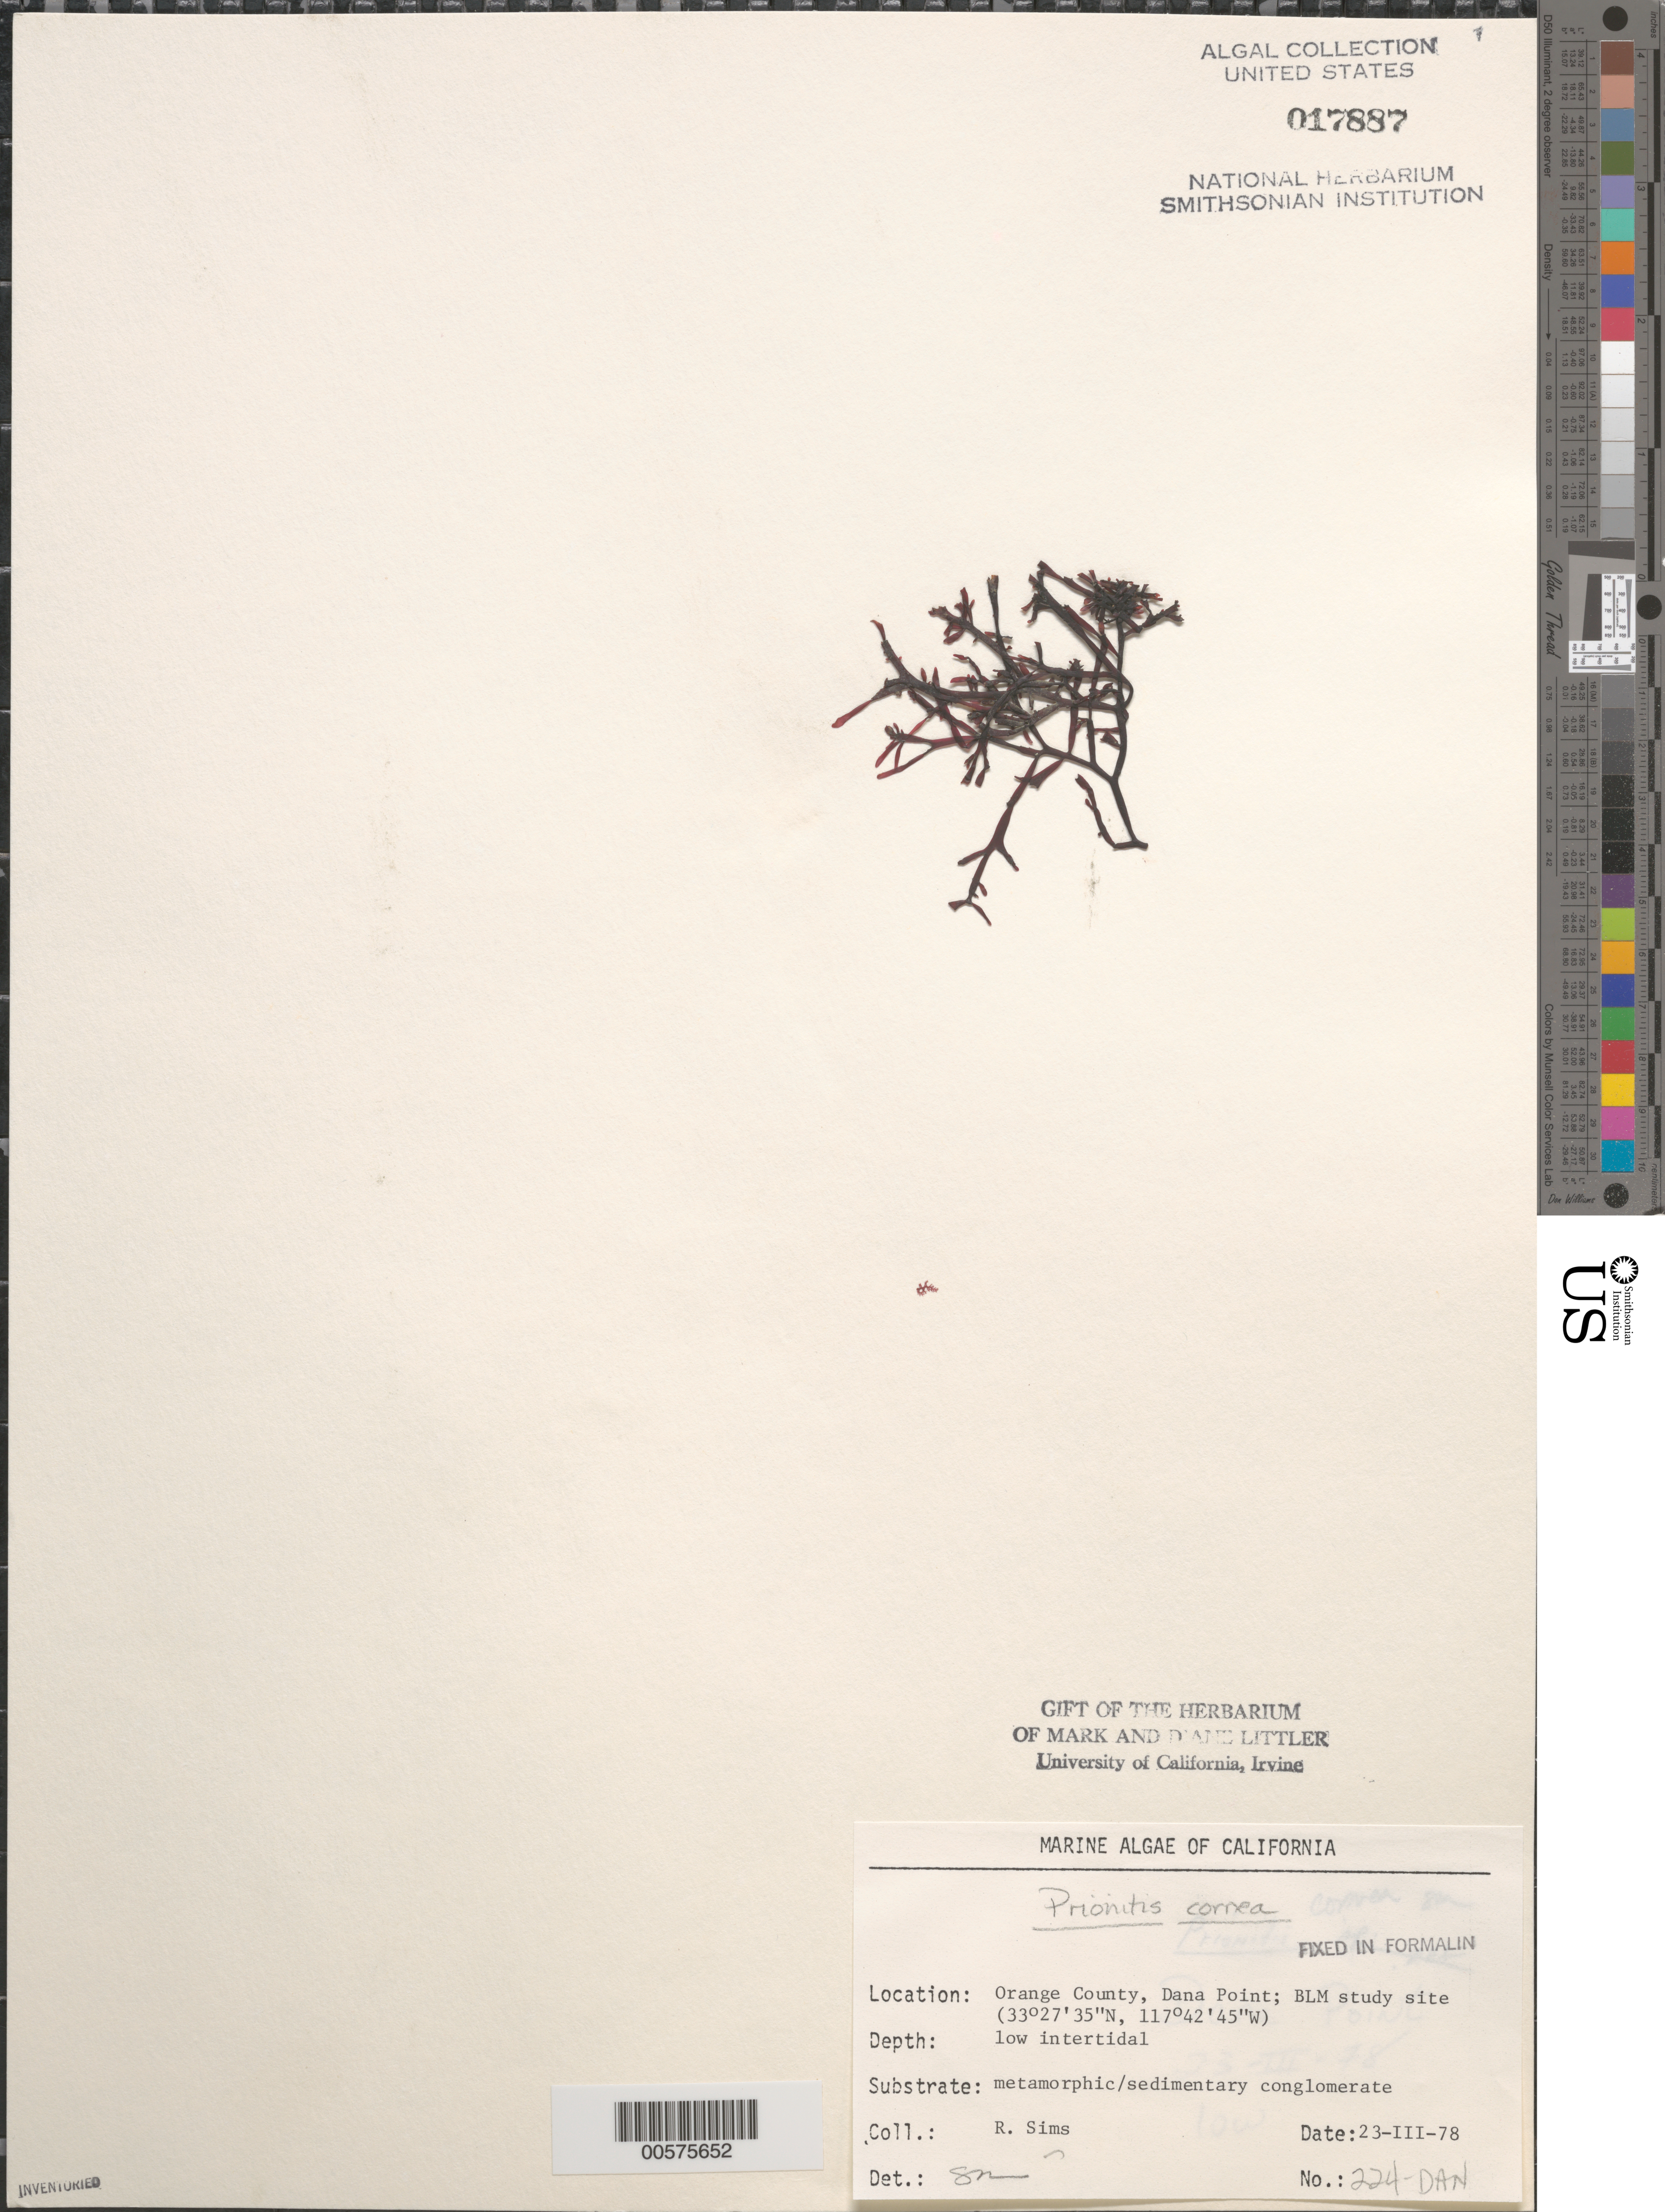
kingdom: Plantae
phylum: Rhodophyta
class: Florideophyceae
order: Halymeniales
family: Halymeniaceae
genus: Grateloupia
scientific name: Grateloupia cornea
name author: Okamura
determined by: Algae name updating Project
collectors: R. H. Sims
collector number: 224-dan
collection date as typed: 23 Mar 1978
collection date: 1978-03-23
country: United States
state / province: California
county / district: Orange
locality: Dana Point, 1 km north of marina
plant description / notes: BLM-SOCALBIGHT Rocky Intertidal Survey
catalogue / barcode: US 17887